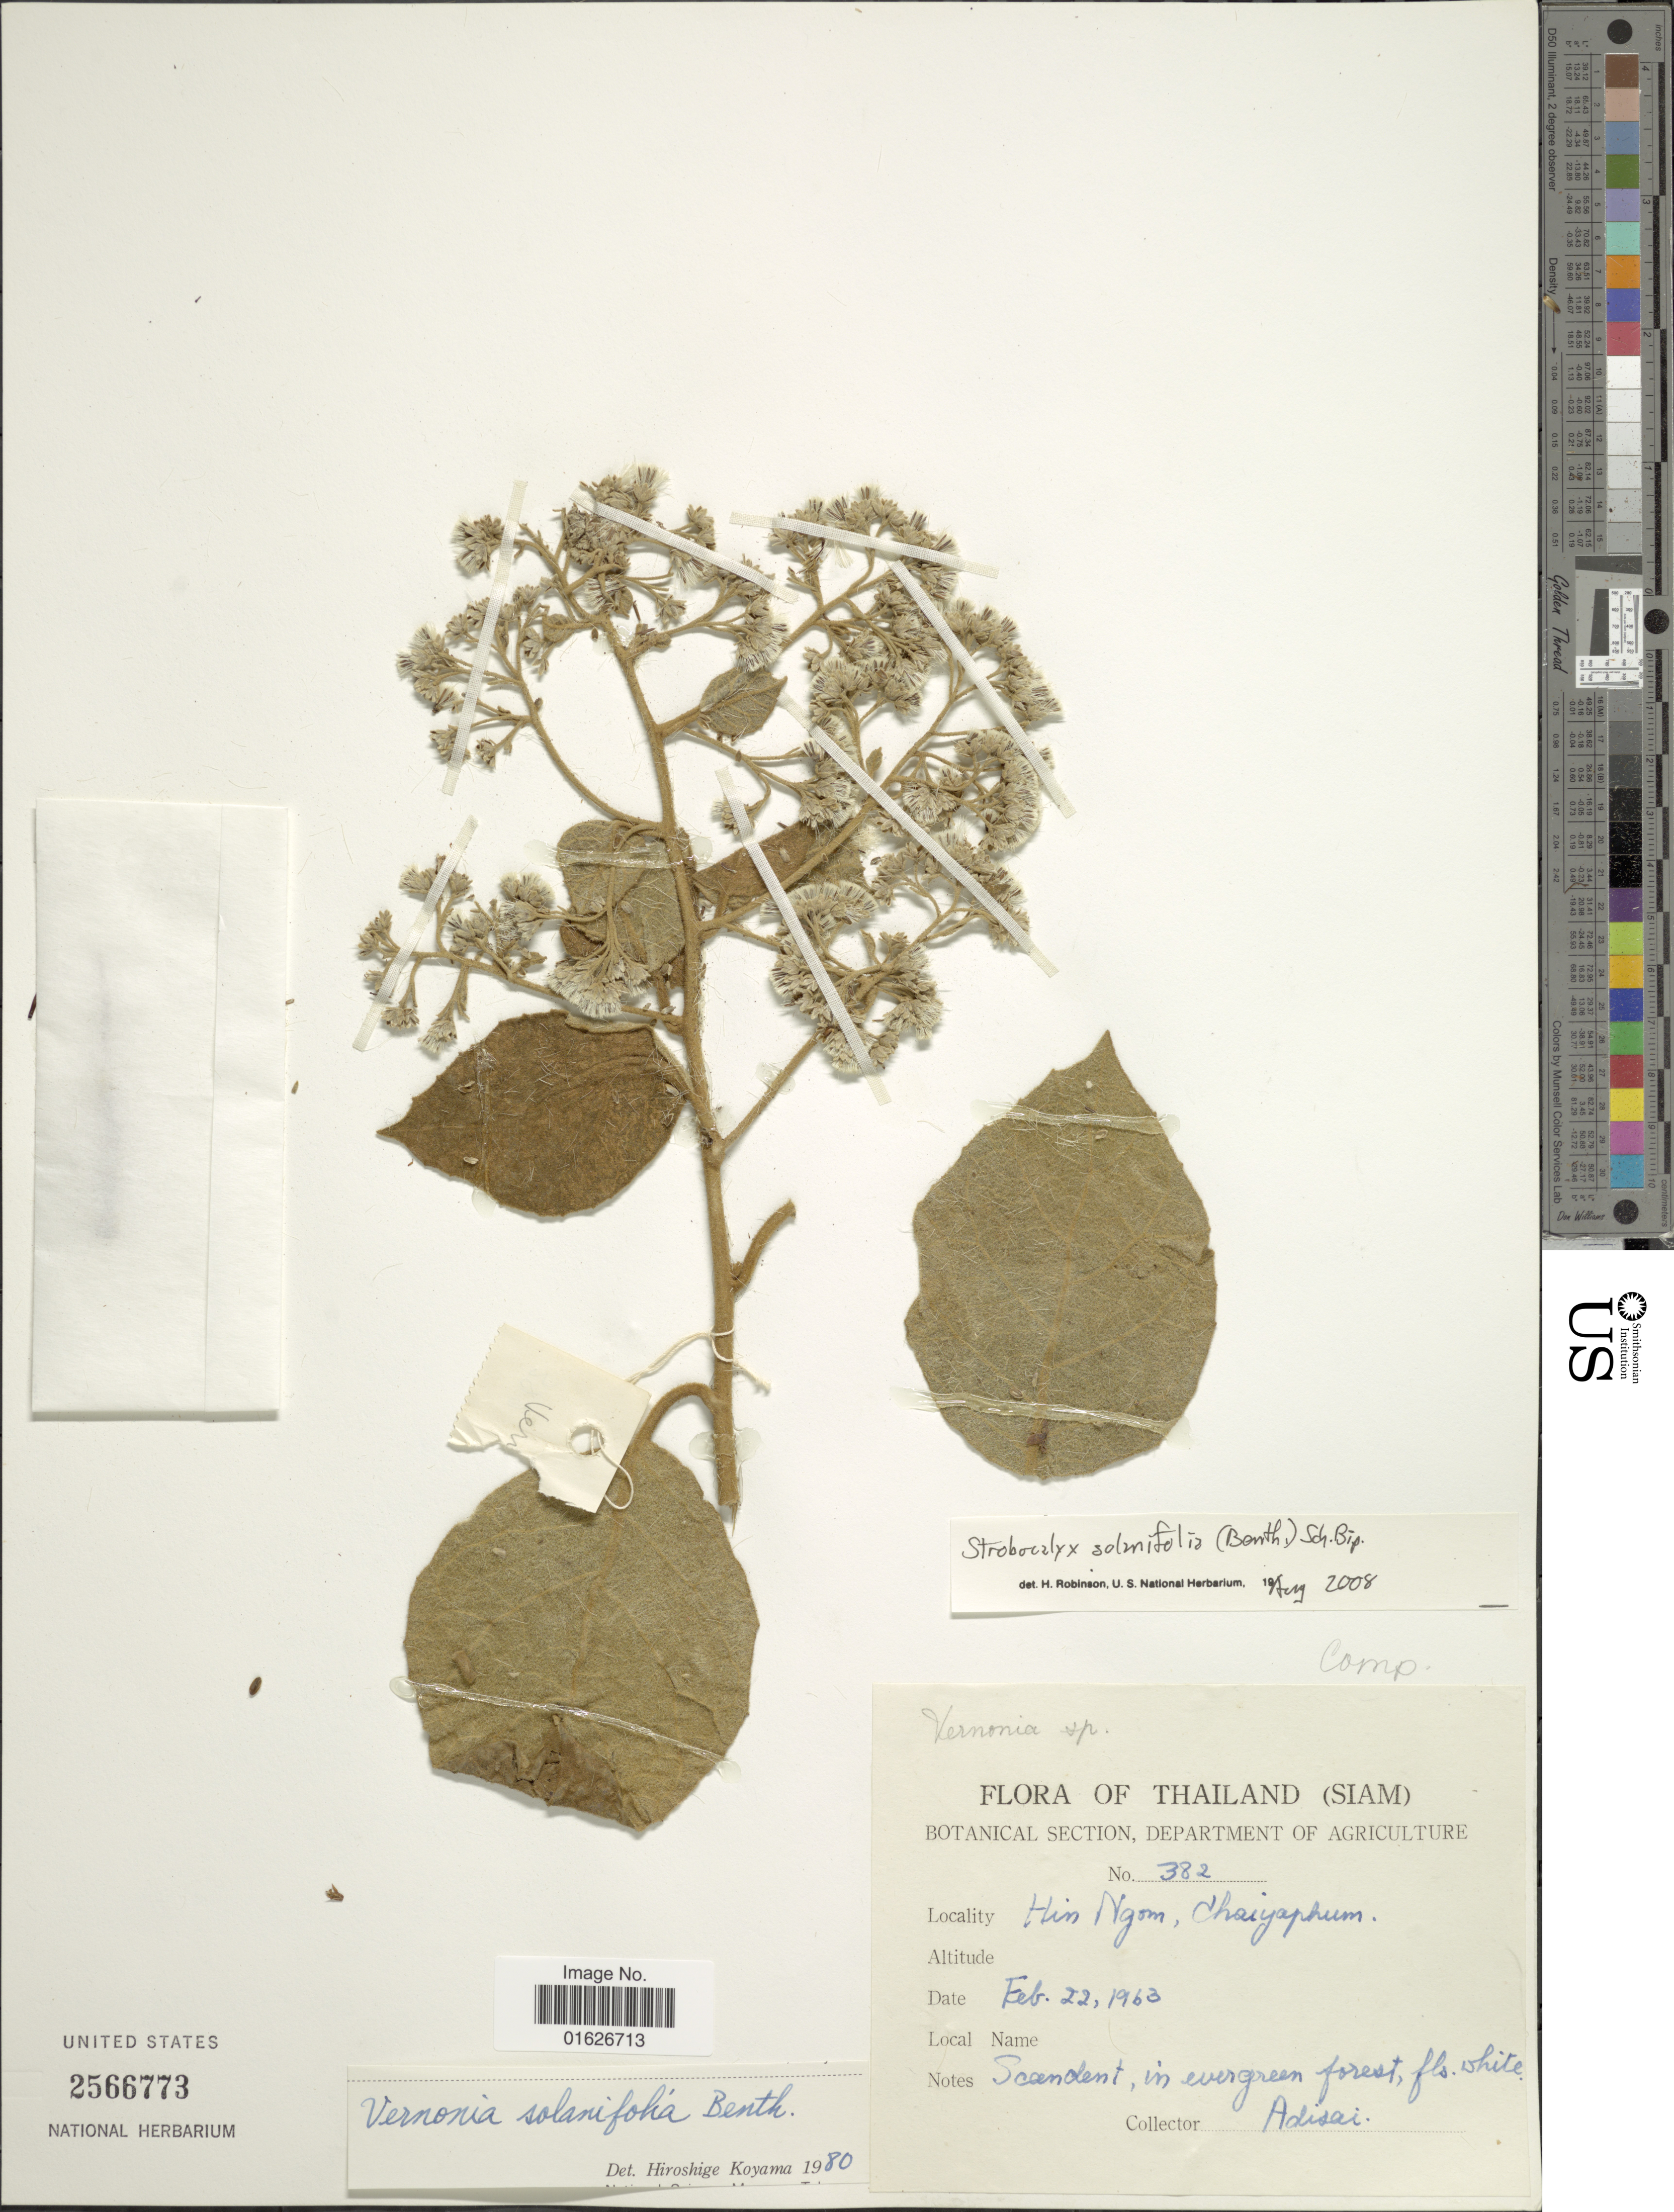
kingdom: Plantae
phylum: Tracheophyta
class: Magnoliopsida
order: Asterales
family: Asteraceae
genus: Strobocalyx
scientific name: Strobocalyx solanifolia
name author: (Benth.) Sch. Bip.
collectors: Adisai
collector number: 382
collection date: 1963-08-22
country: Thailand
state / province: Chaiyaphum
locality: Siam, Hin Ngom, Chaiyaphum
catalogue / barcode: US 2566773